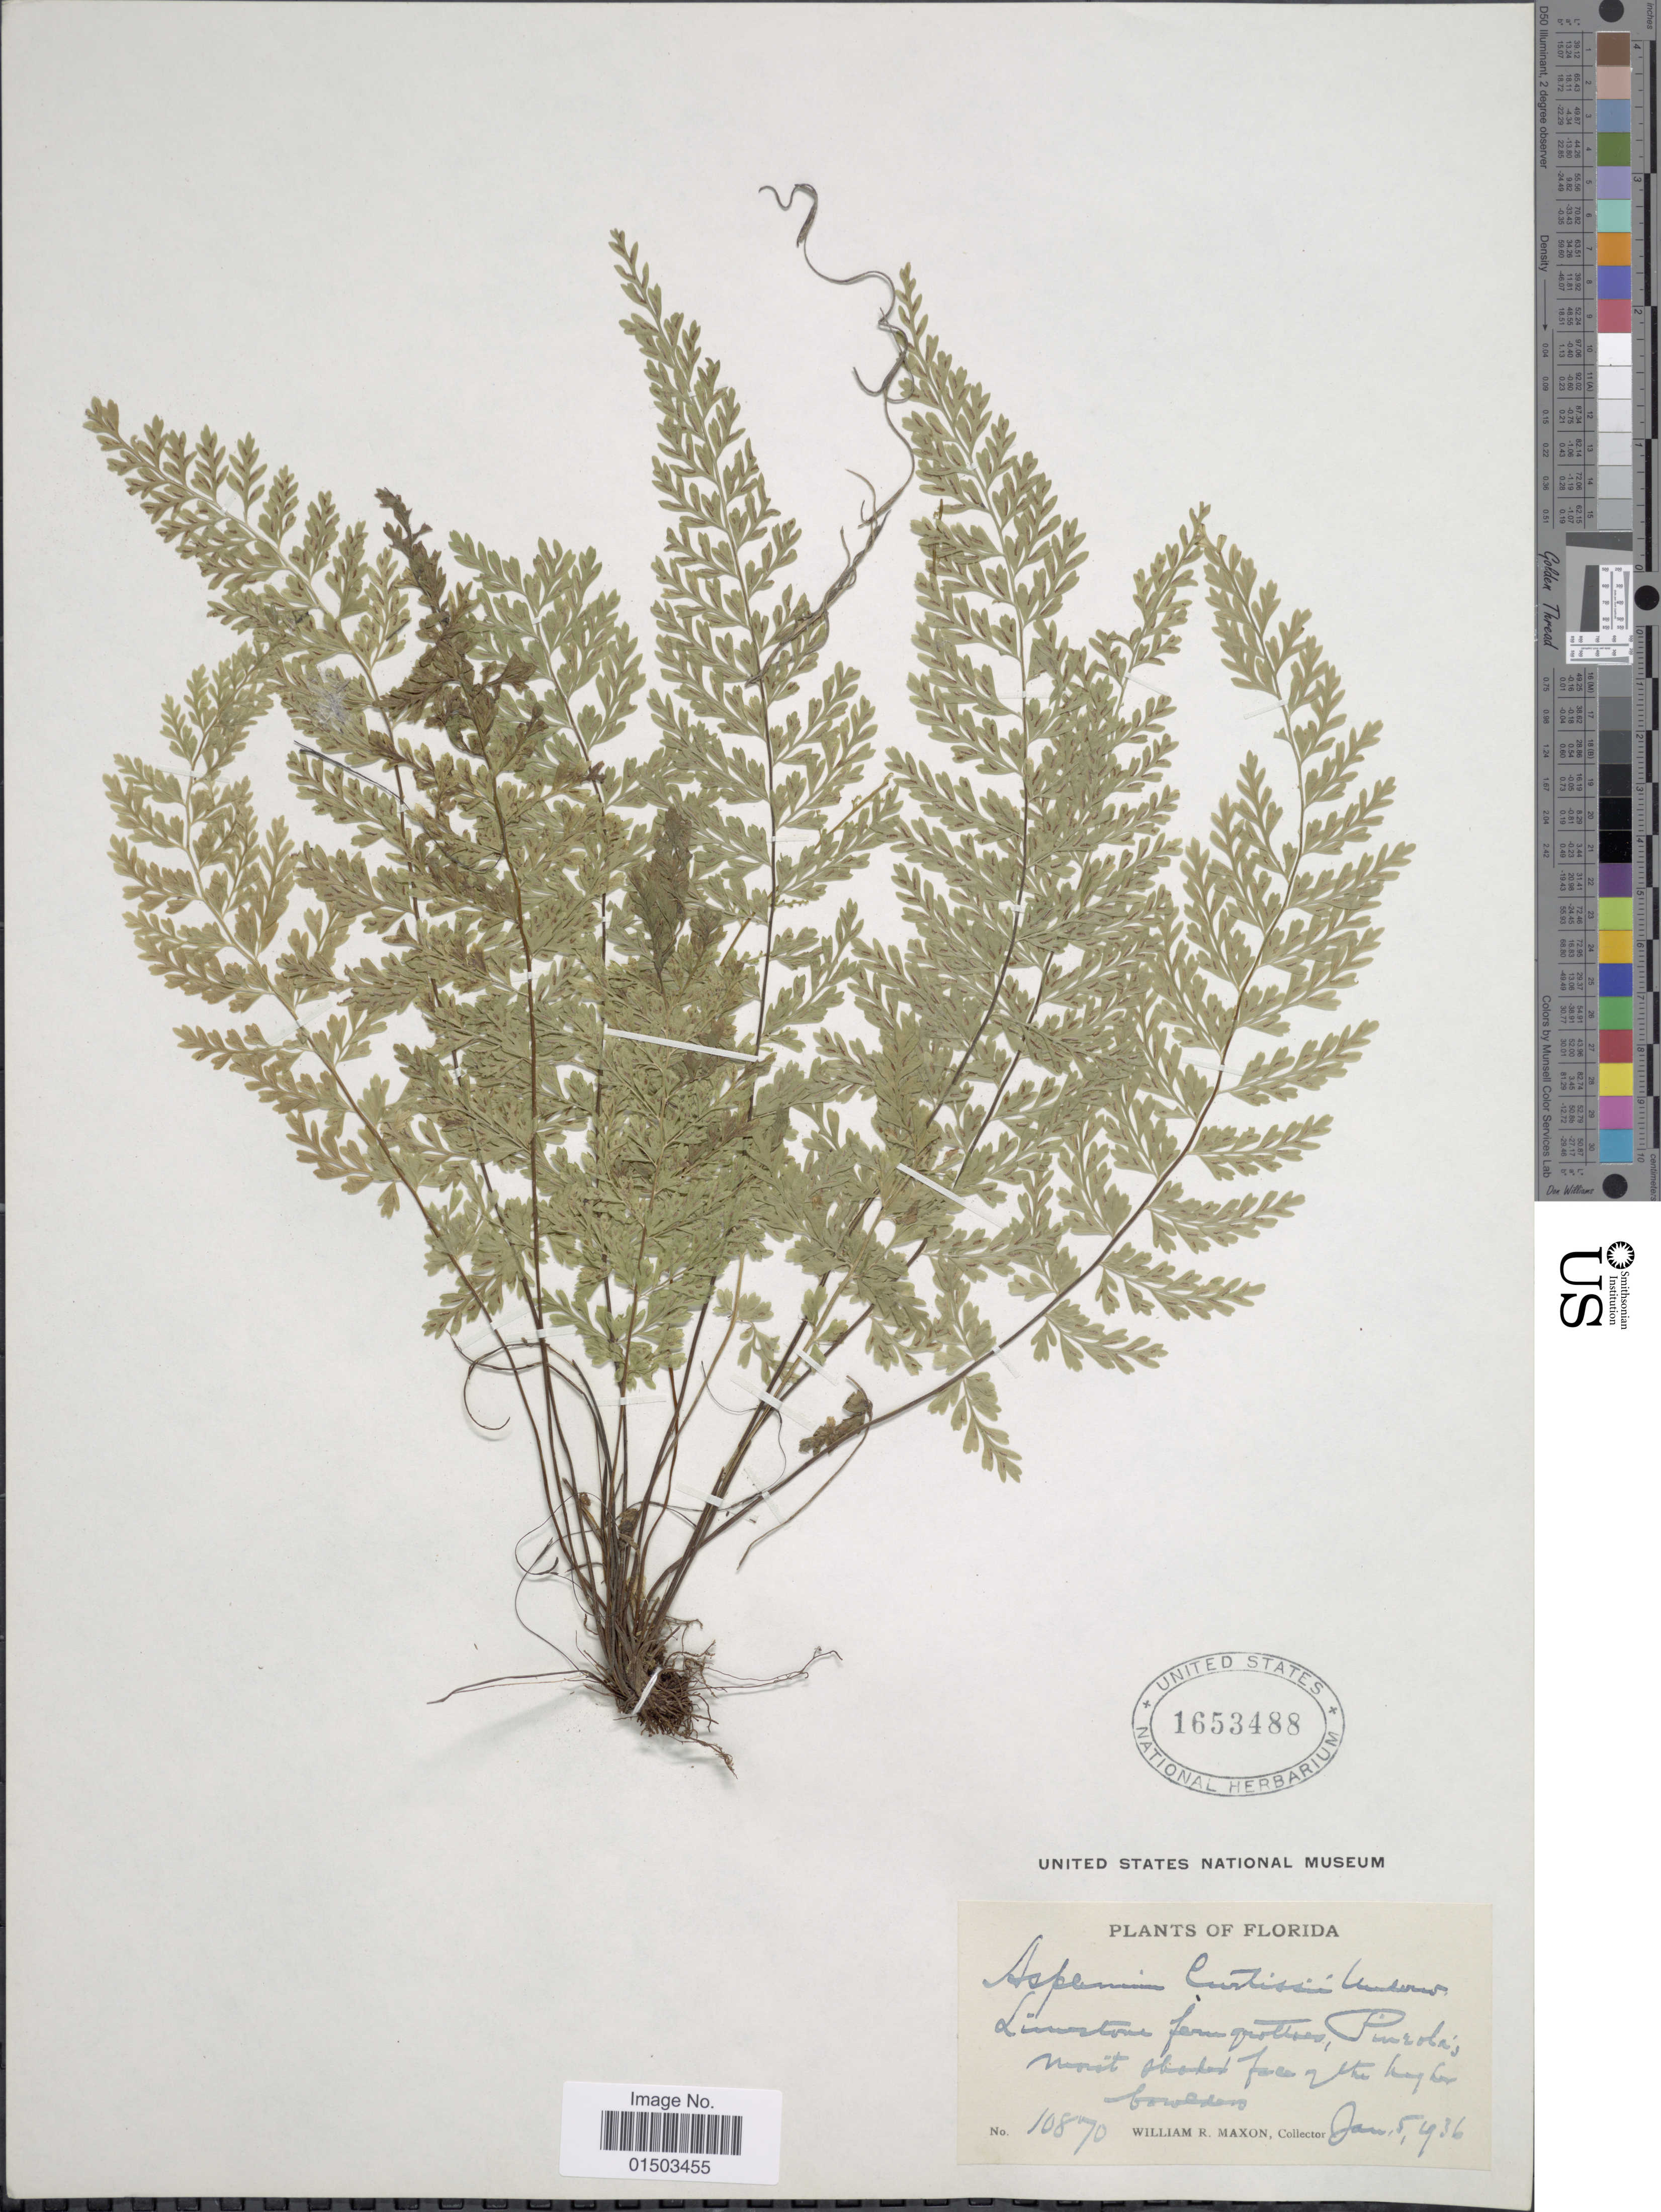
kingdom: Plantae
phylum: Tracheophyta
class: Polypodiopsida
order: Polypodiales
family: Aspleniaceae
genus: Asplenium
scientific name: Asplenium curtissii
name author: Underw.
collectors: W. R. Maxon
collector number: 10870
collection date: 1936-01-05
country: United States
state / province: Florida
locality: Florida, Limestone fern grottoes, Pineola.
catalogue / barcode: US 1653488